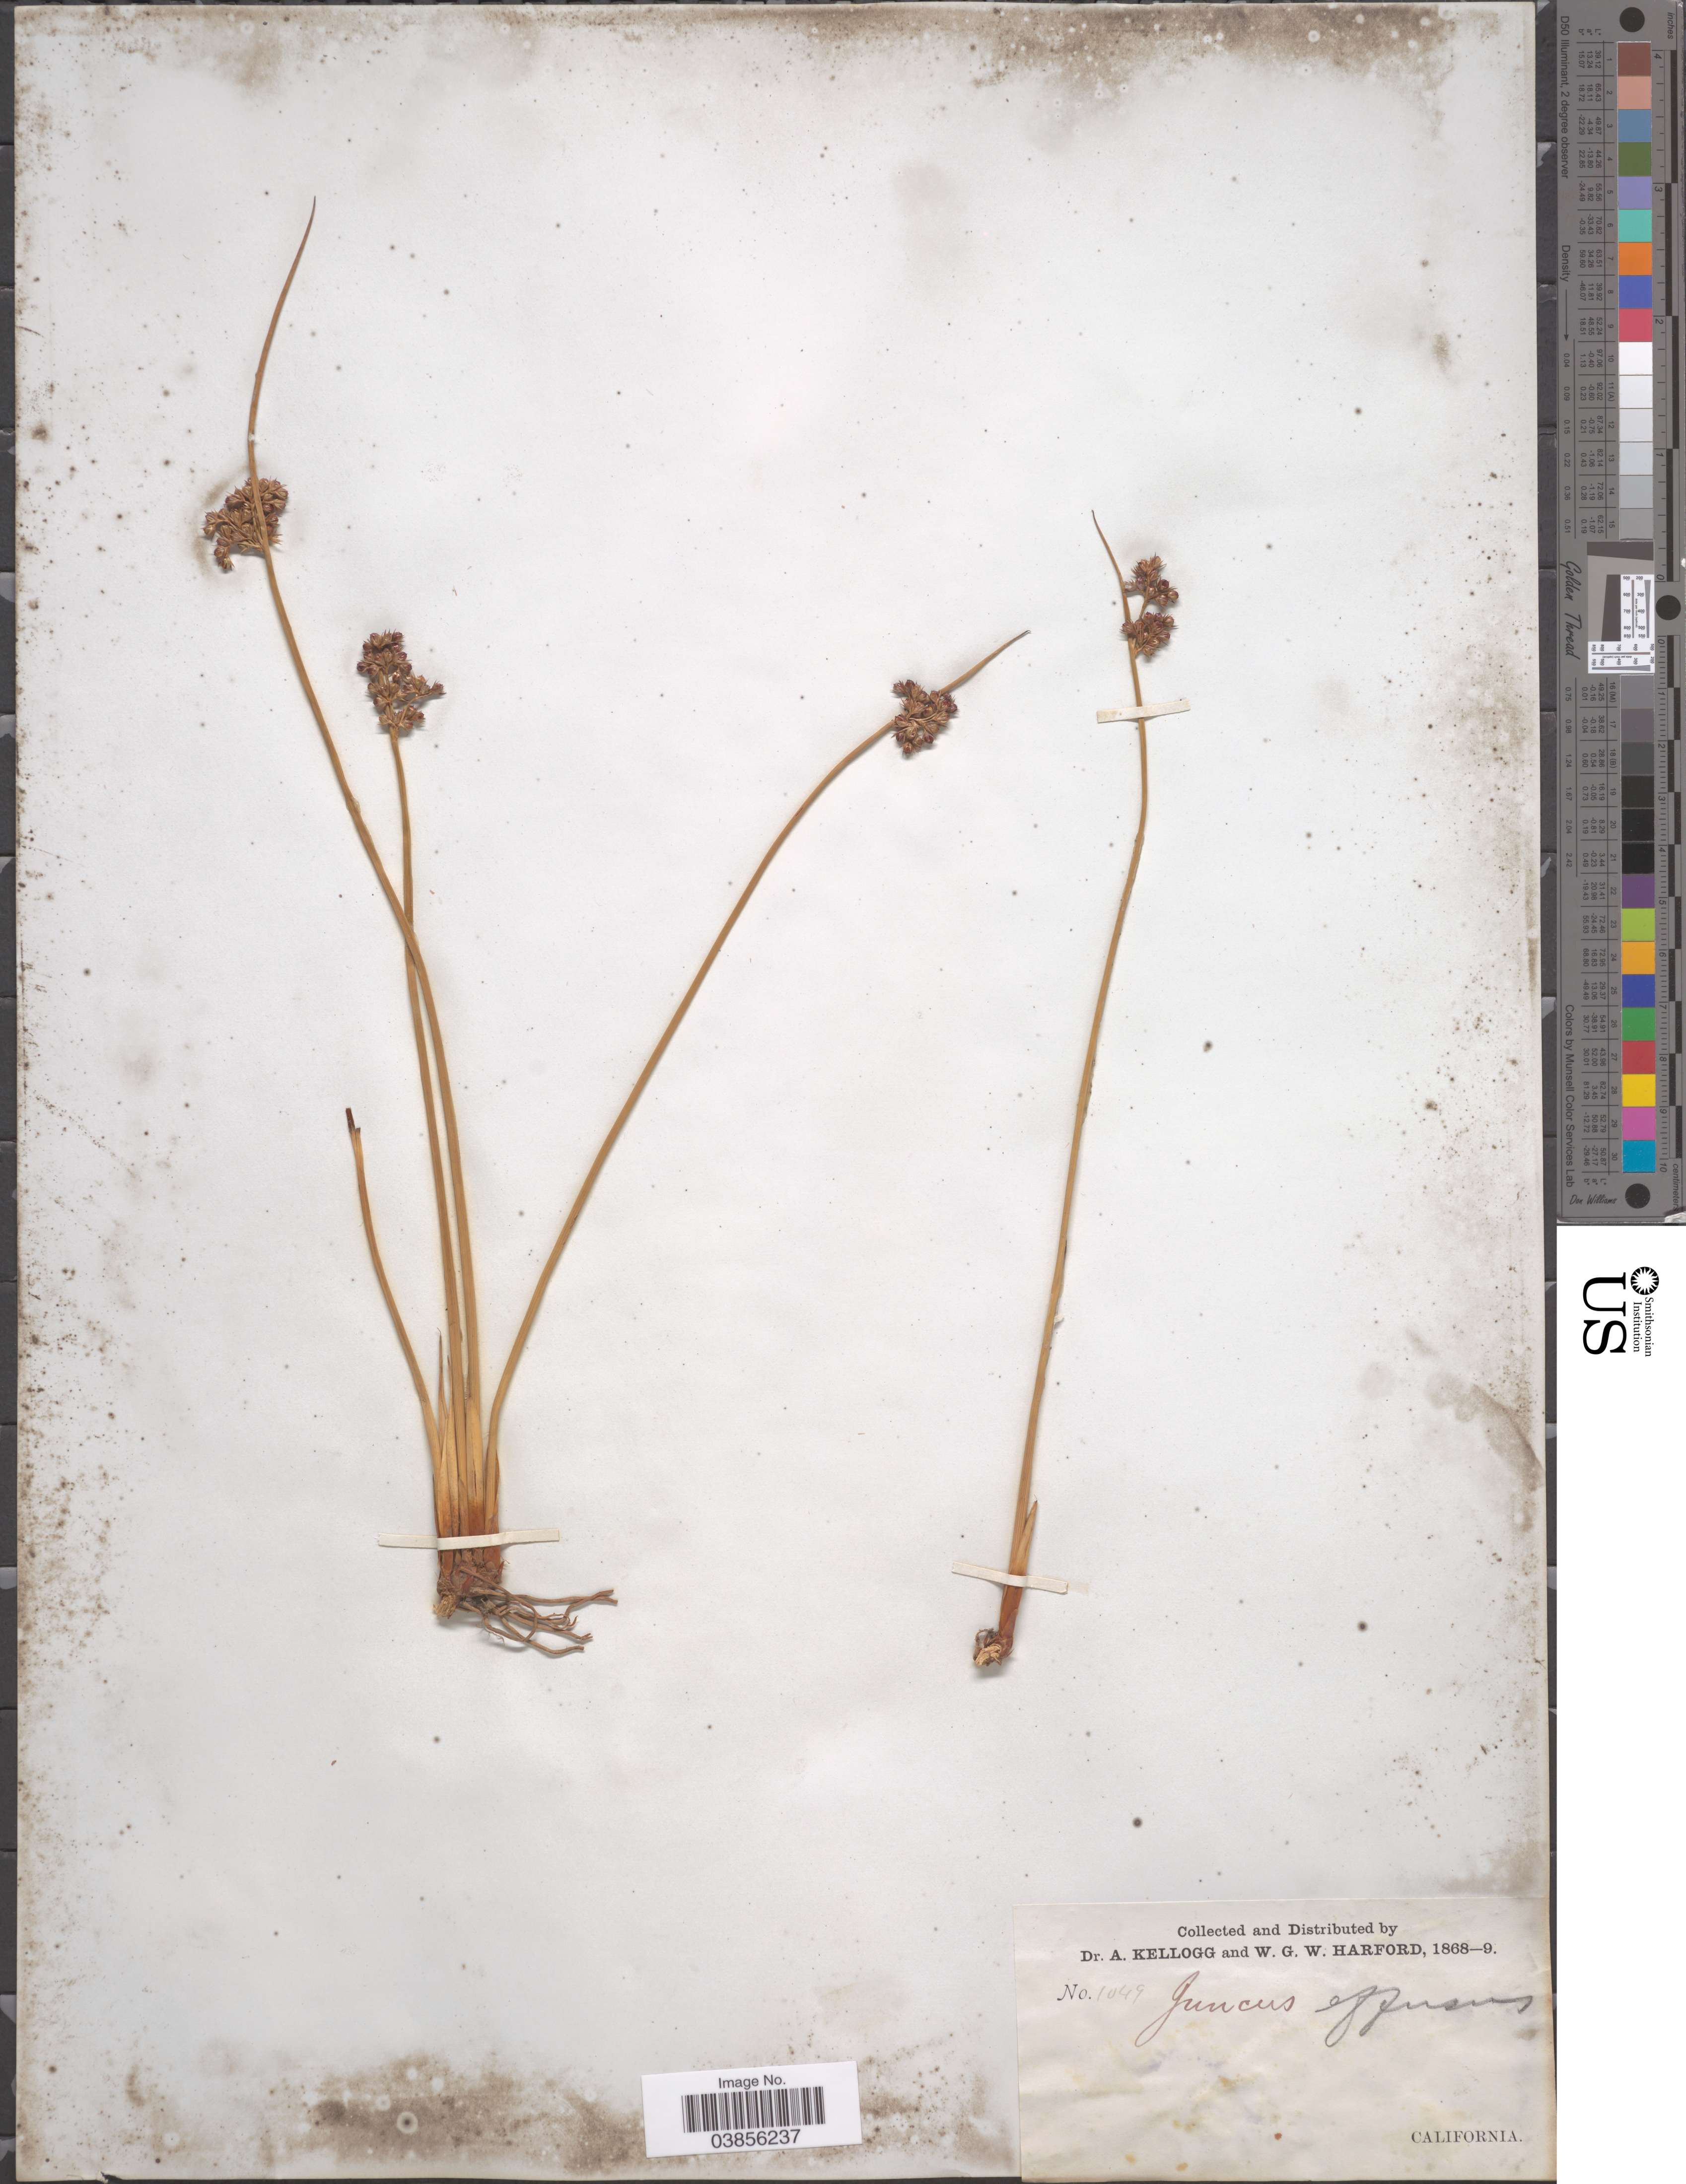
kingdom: Plantae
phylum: Tracheophyta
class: Liliopsida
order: Poales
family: Juncaceae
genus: Juncus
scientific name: Juncus patens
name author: E. Mey.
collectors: A. Kellogg & W. G. W. Harford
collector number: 1049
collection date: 1868/1869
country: United States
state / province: California